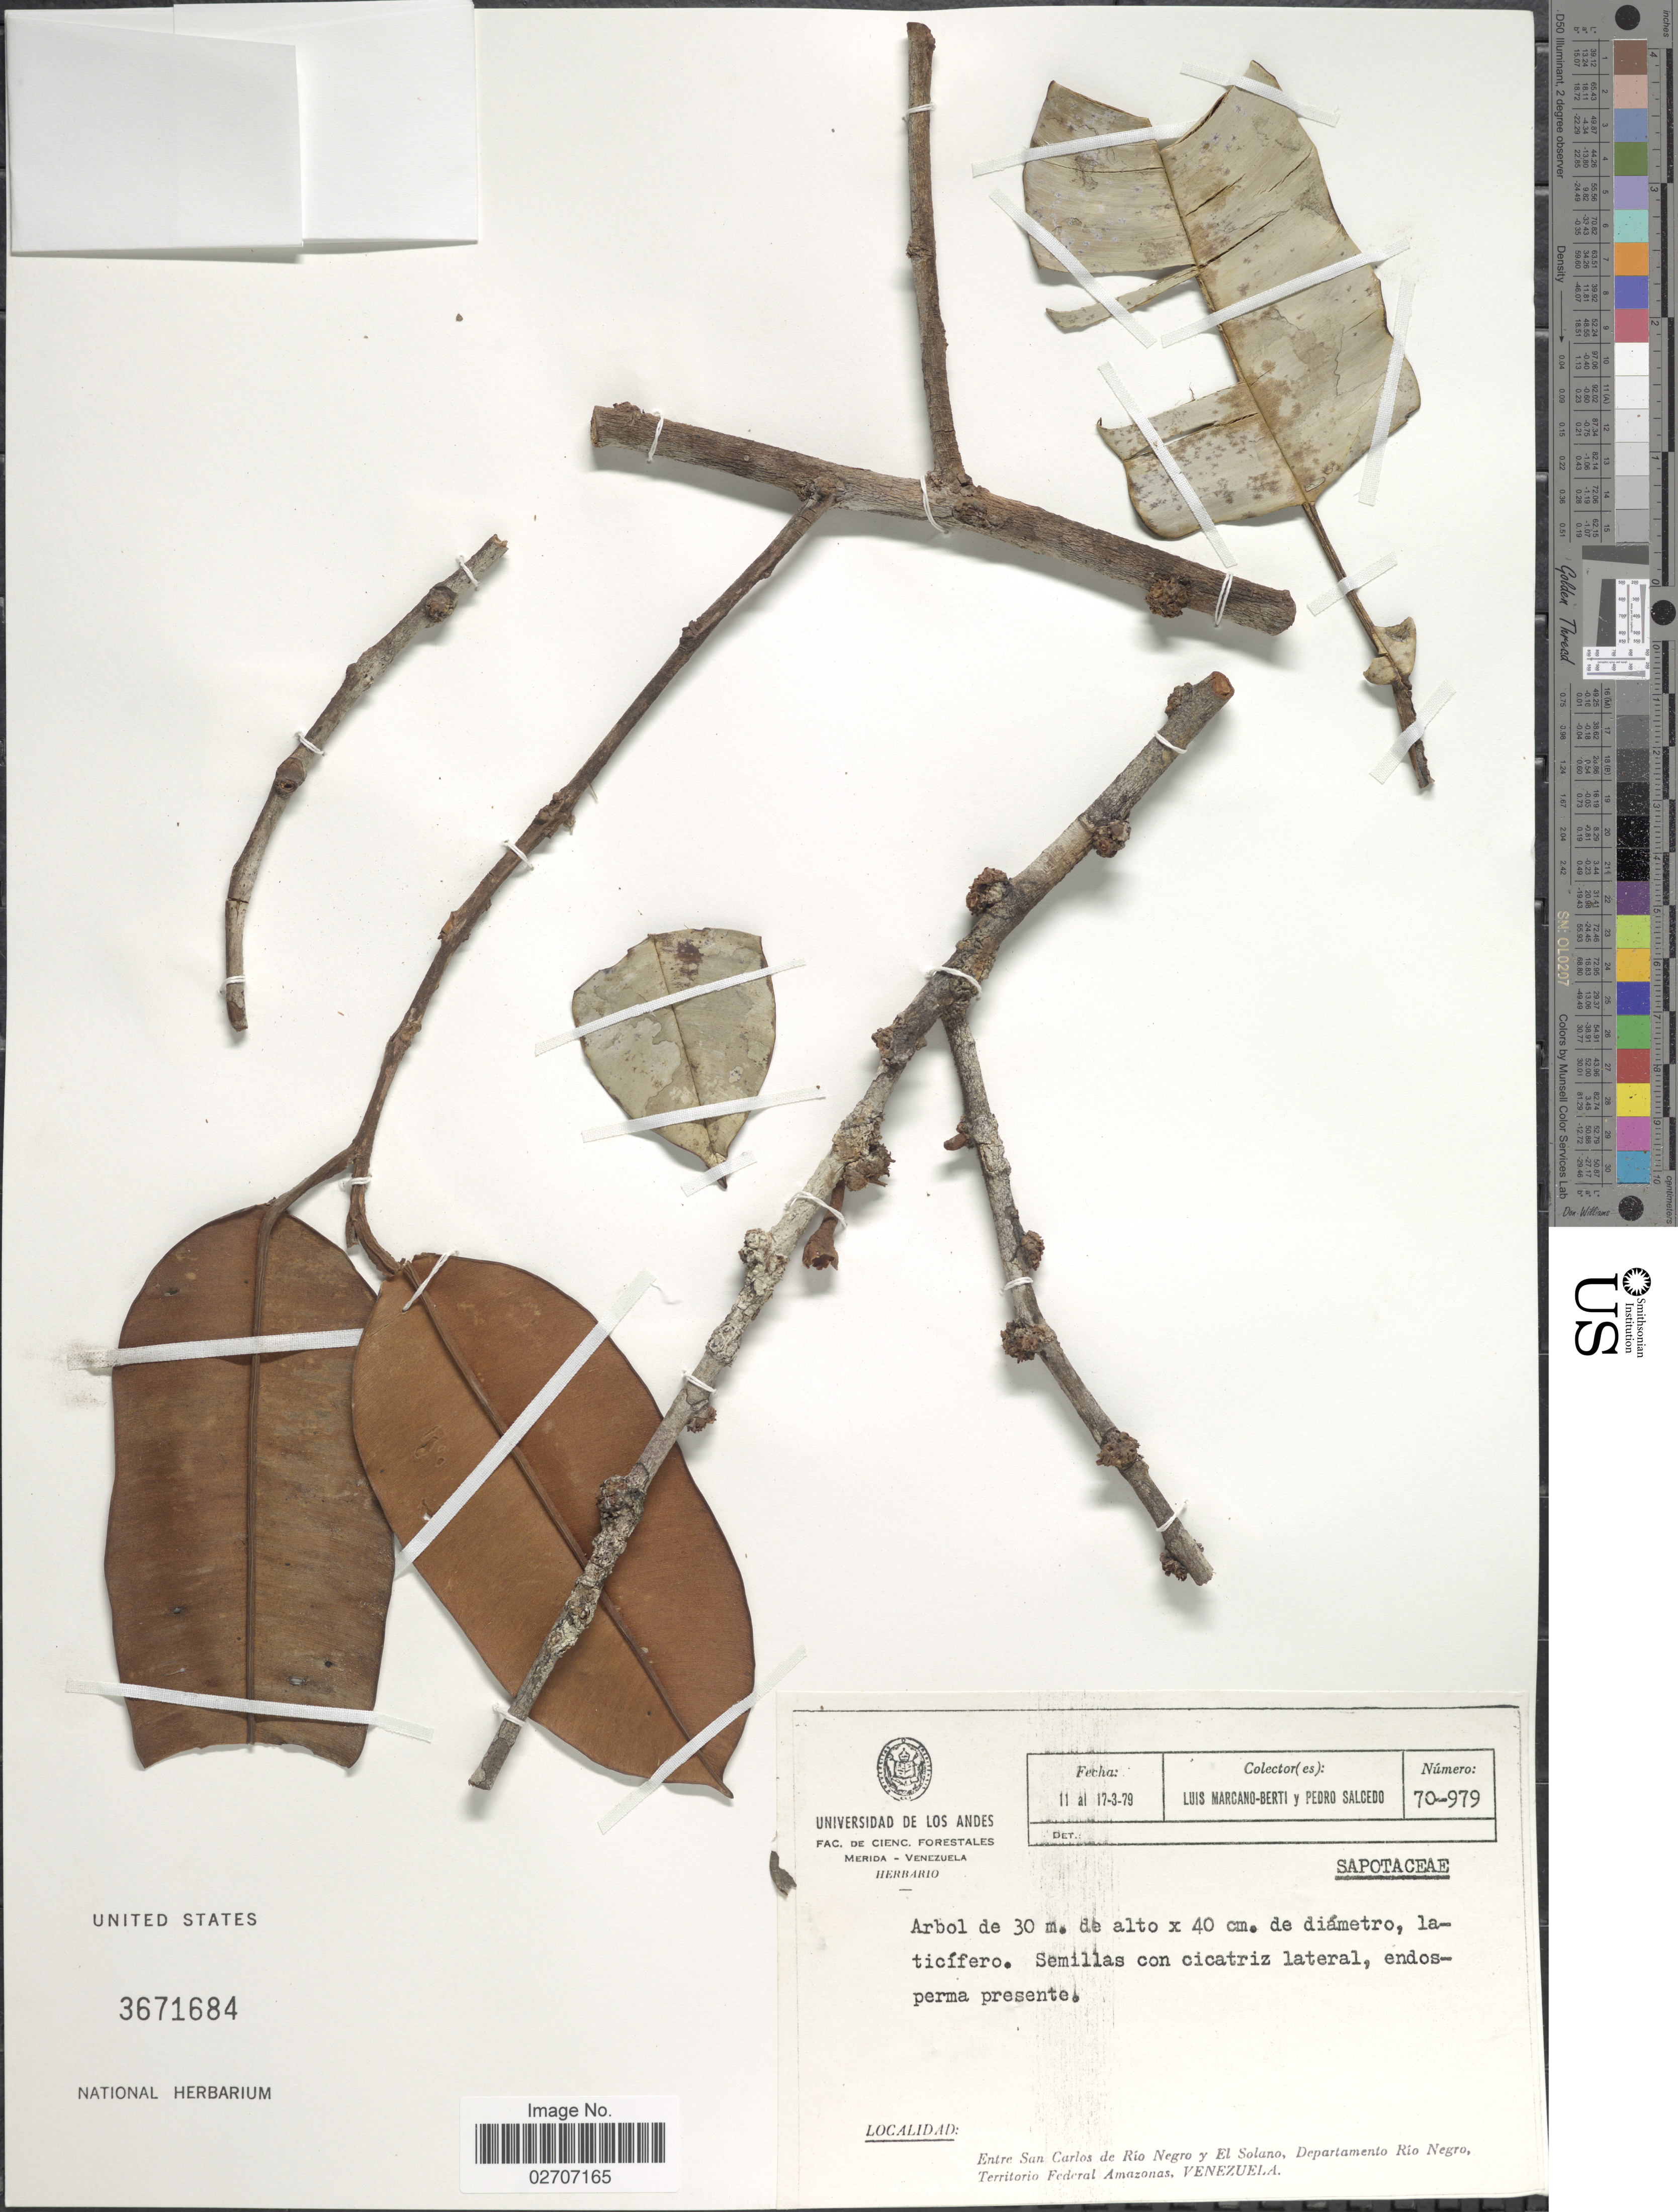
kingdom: Plantae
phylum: Tracheophyta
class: Magnoliopsida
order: Ericales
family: Sapotaceae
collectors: L. Marcano-Berti & P. Salcedo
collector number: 70-979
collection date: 1979-03-11/1979-03-17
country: Venezuela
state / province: Amazonas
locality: Entre San Carlos De Rio Negroy El Solano. Departamento Rio Negro, Territorio Federal Amazonas, Venezuela.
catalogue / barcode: US 3671684